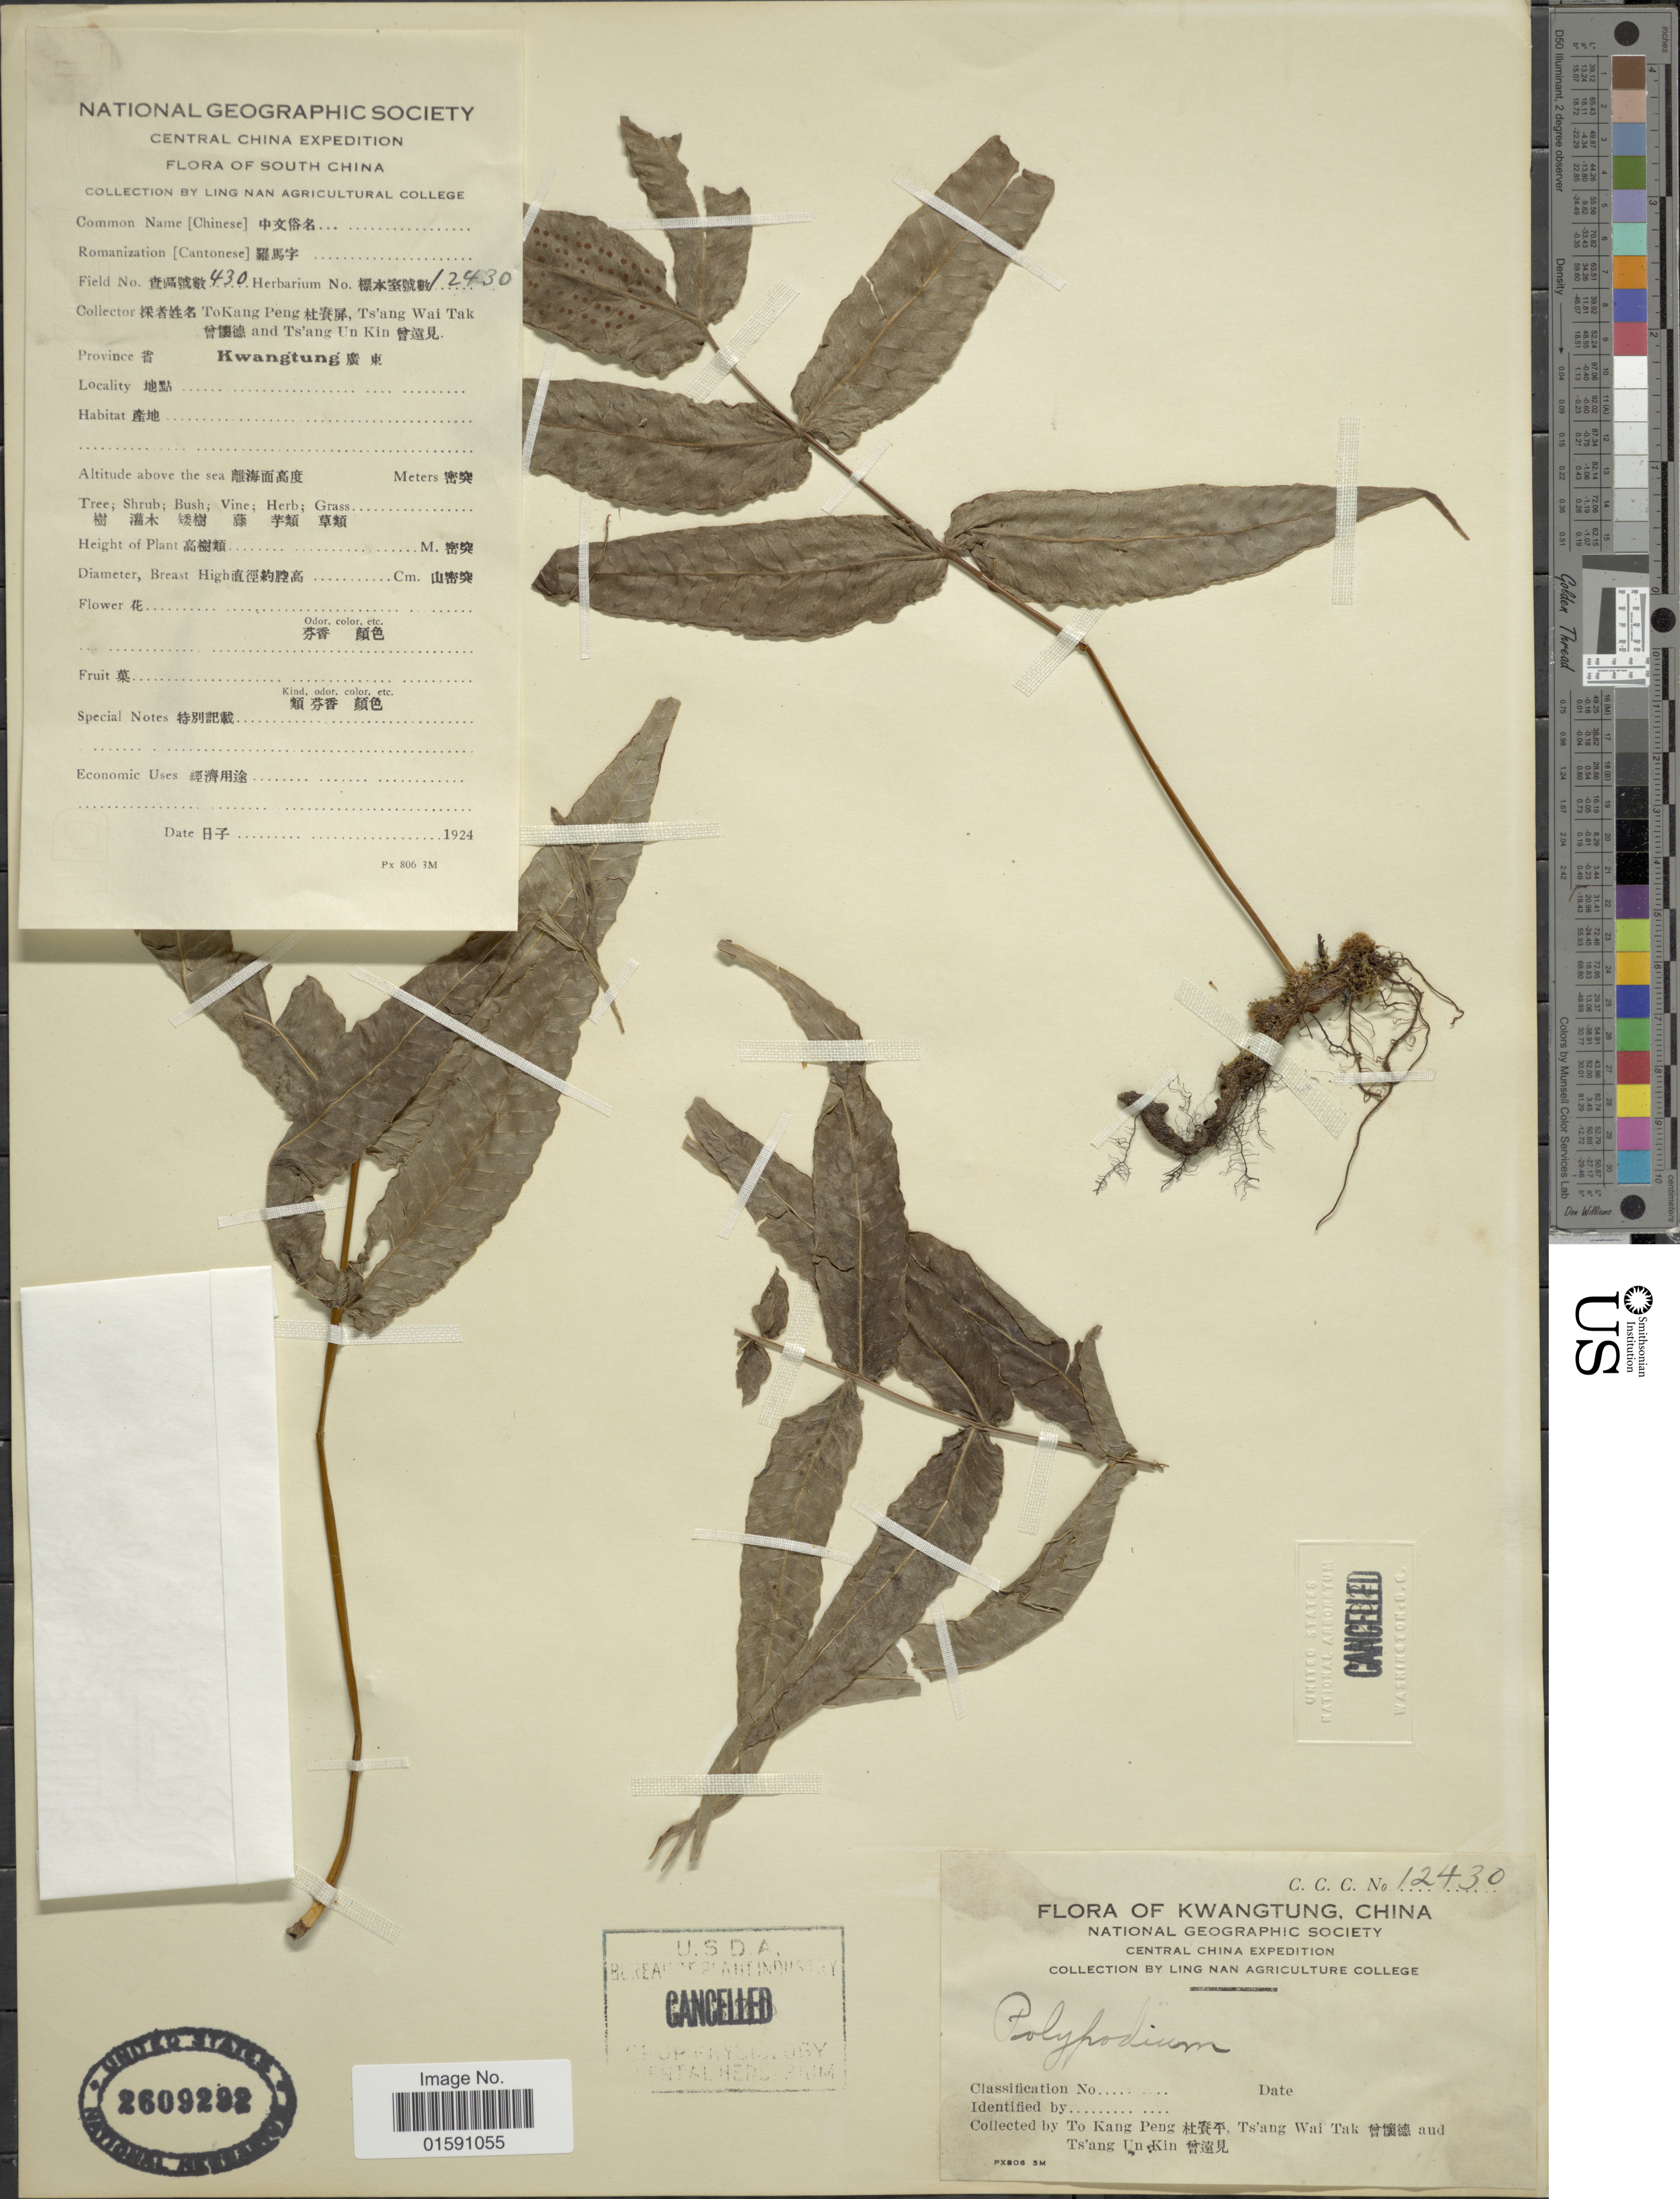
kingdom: Plantae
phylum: Tracheophyta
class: Polypodiopsida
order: Polypodiales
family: Polypodiaceae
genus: Arthromeris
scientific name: Arthromeris lehmannii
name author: (Mett.) Ching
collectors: T. K. Peng, W. T. Tsang & U. K. Tsang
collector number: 430/12430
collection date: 1924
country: China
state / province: Guangdong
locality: South China, Kwangtung.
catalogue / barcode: US 2609292